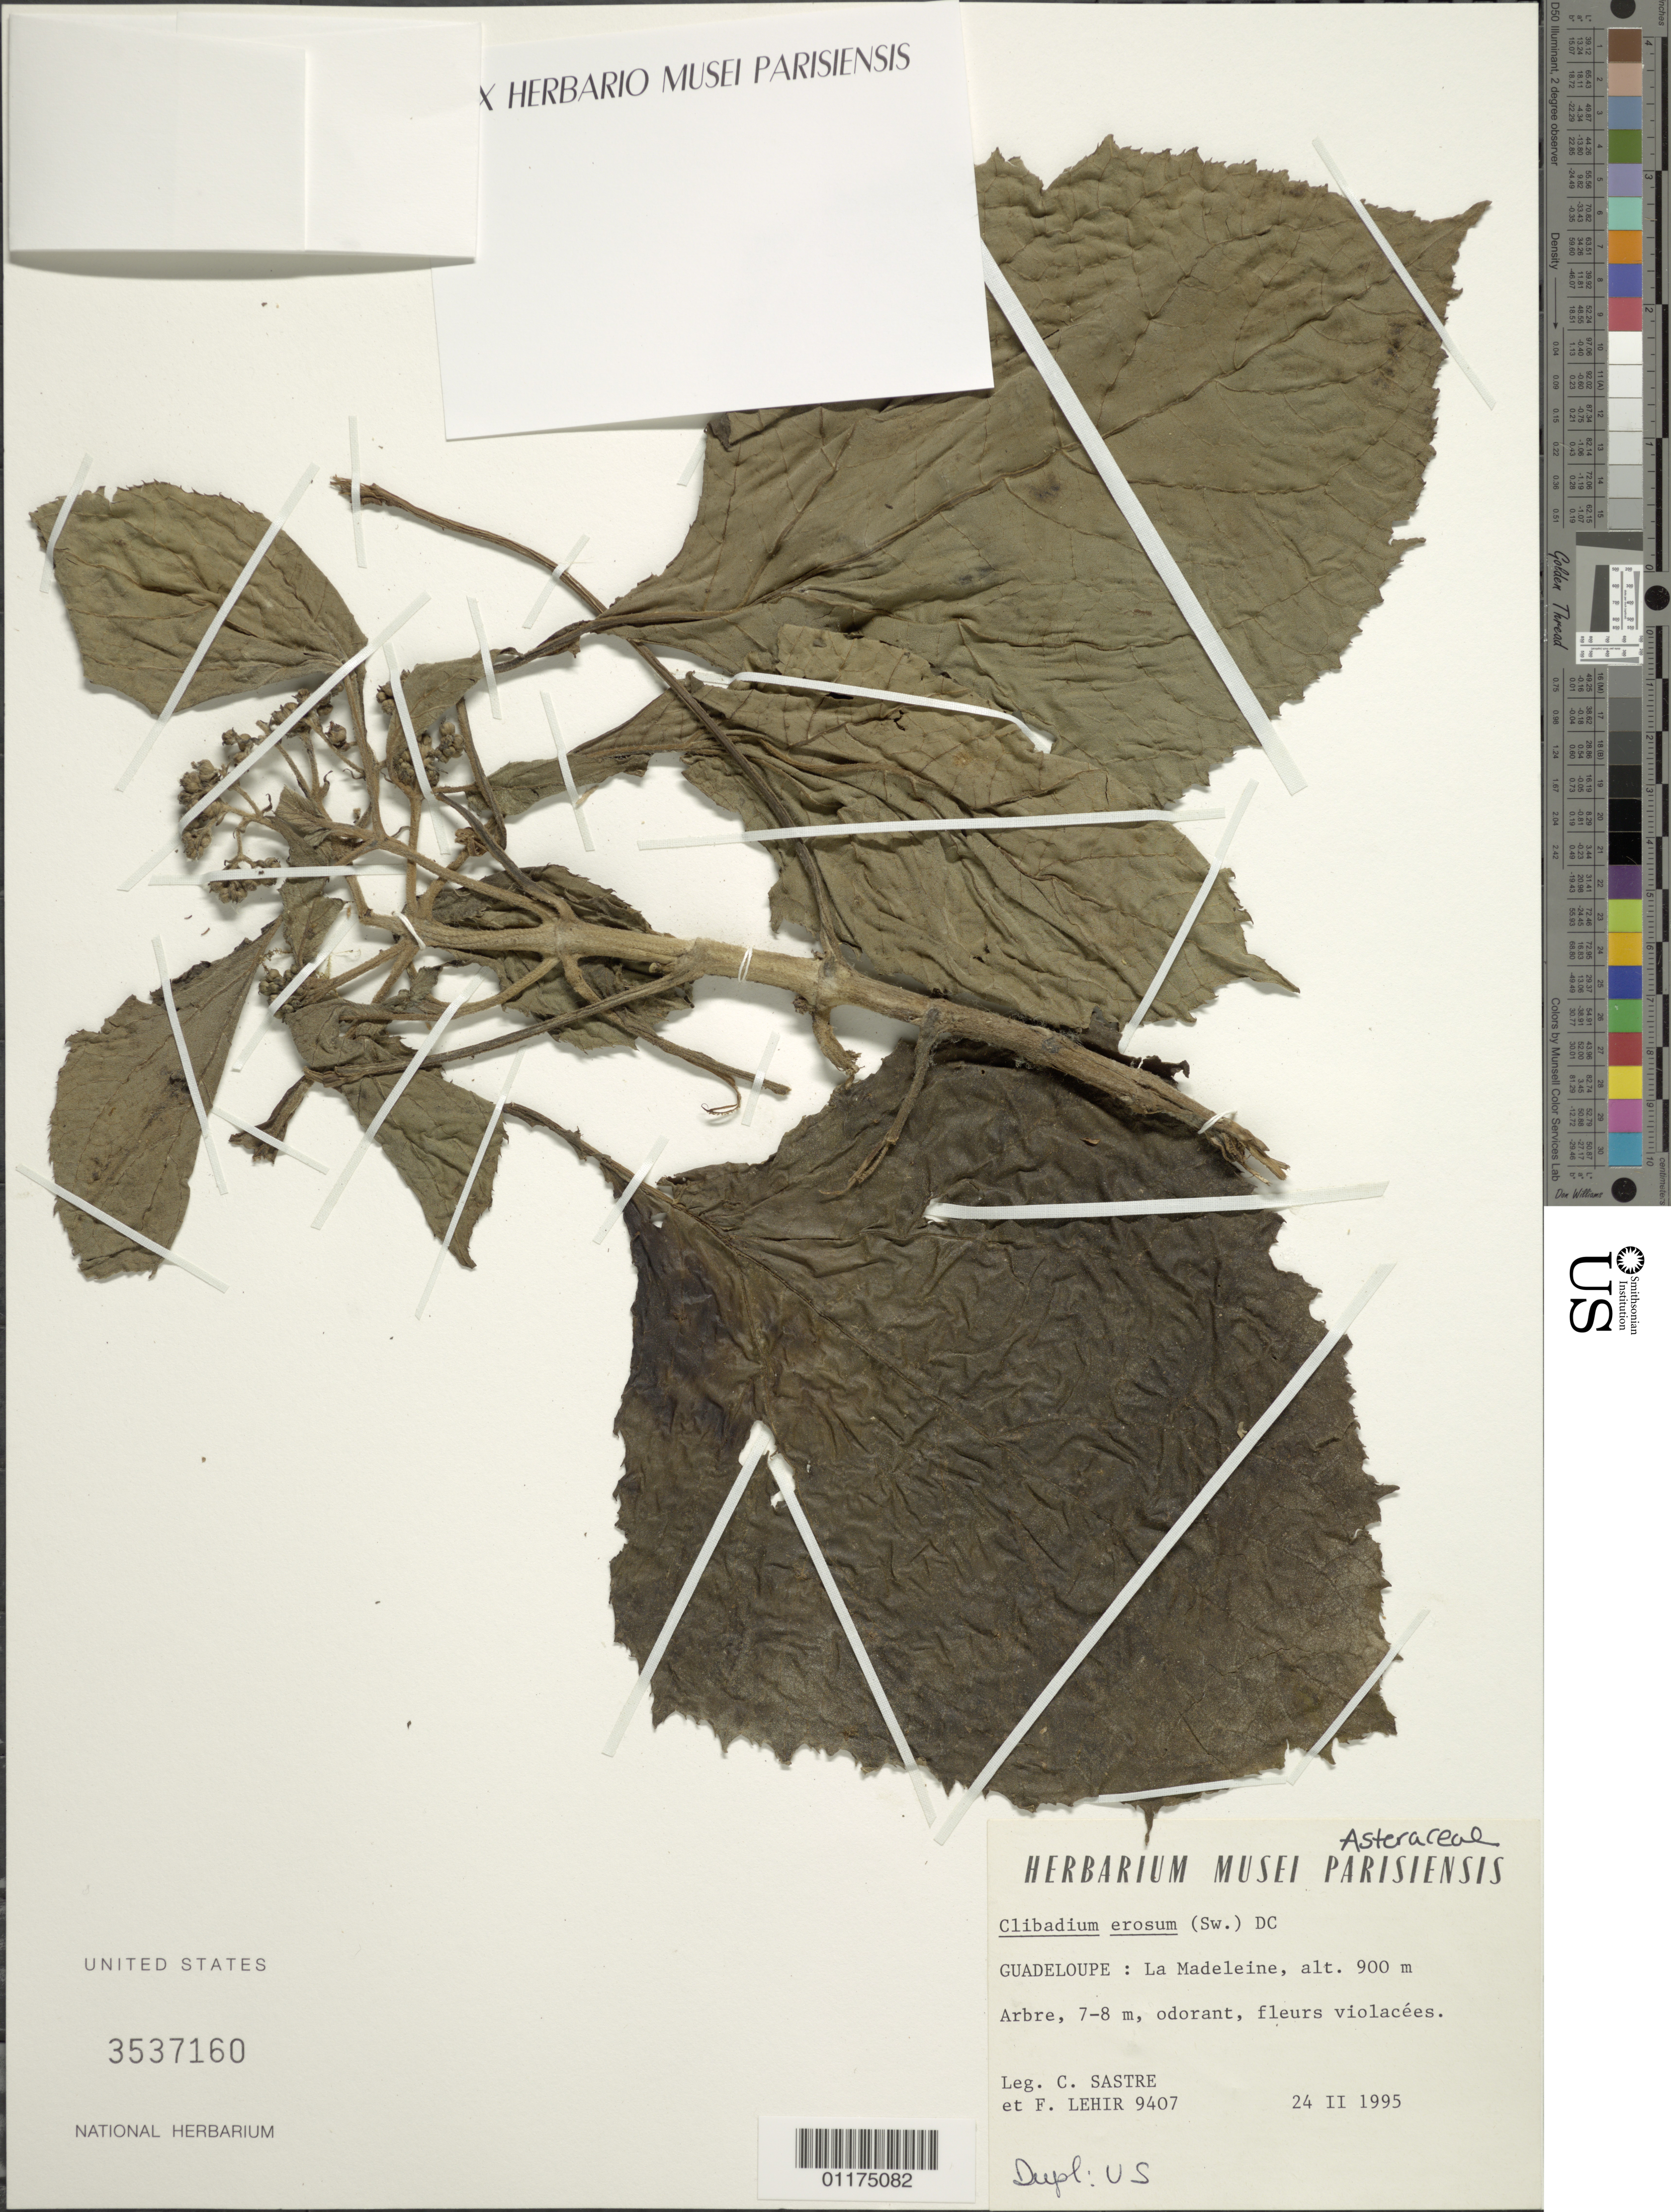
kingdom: Plantae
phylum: Tracheophyta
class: Magnoliopsida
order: Asterales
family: Asteraceae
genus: Clibadium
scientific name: Clibadium erosum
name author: (Sw.) DC.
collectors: C. H. L. Sastre & F. Lehir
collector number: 9407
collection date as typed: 24 Feb 1995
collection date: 1995-02-24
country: Guadeloupe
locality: La Madeleine,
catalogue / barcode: US 3537160